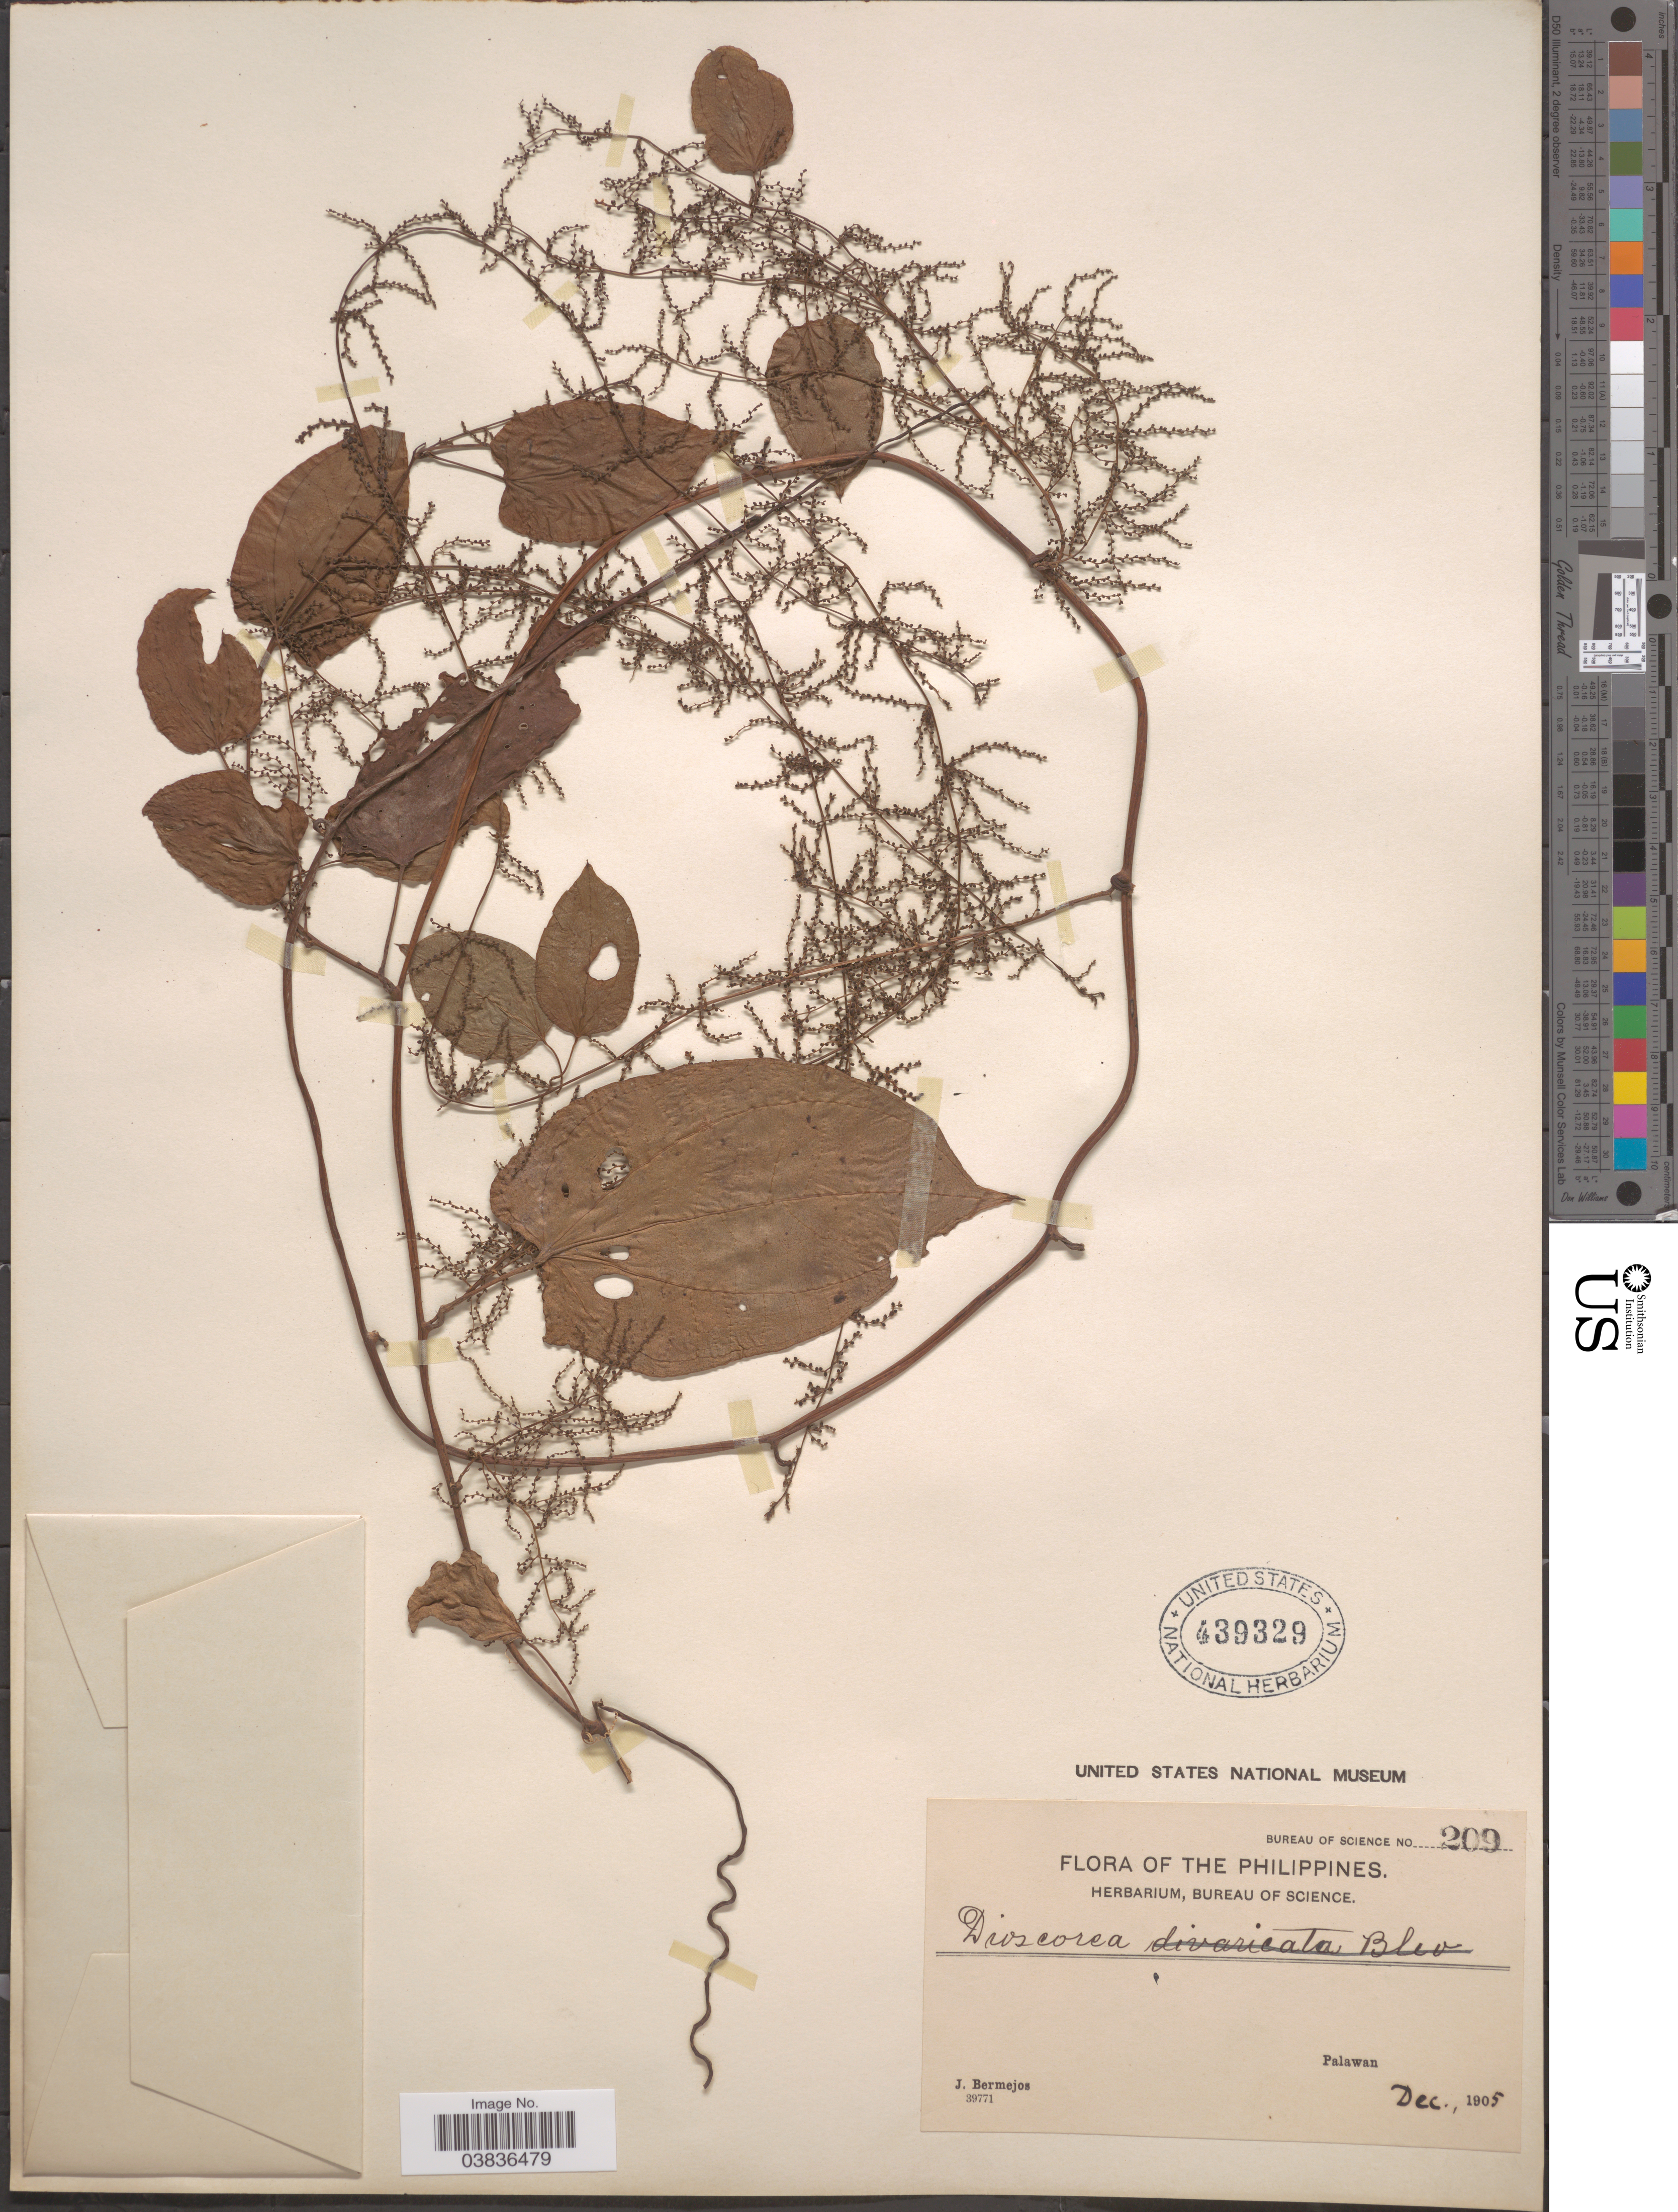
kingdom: Plantae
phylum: Tracheophyta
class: Liliopsida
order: Dioscoreales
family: Dioscoreaceae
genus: Dioscorea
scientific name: Dioscorea sp.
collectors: J. Bermejos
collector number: Bureau of Science 209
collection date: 1905-12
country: Philippines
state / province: Mimaropa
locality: Palawan.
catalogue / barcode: US 439329